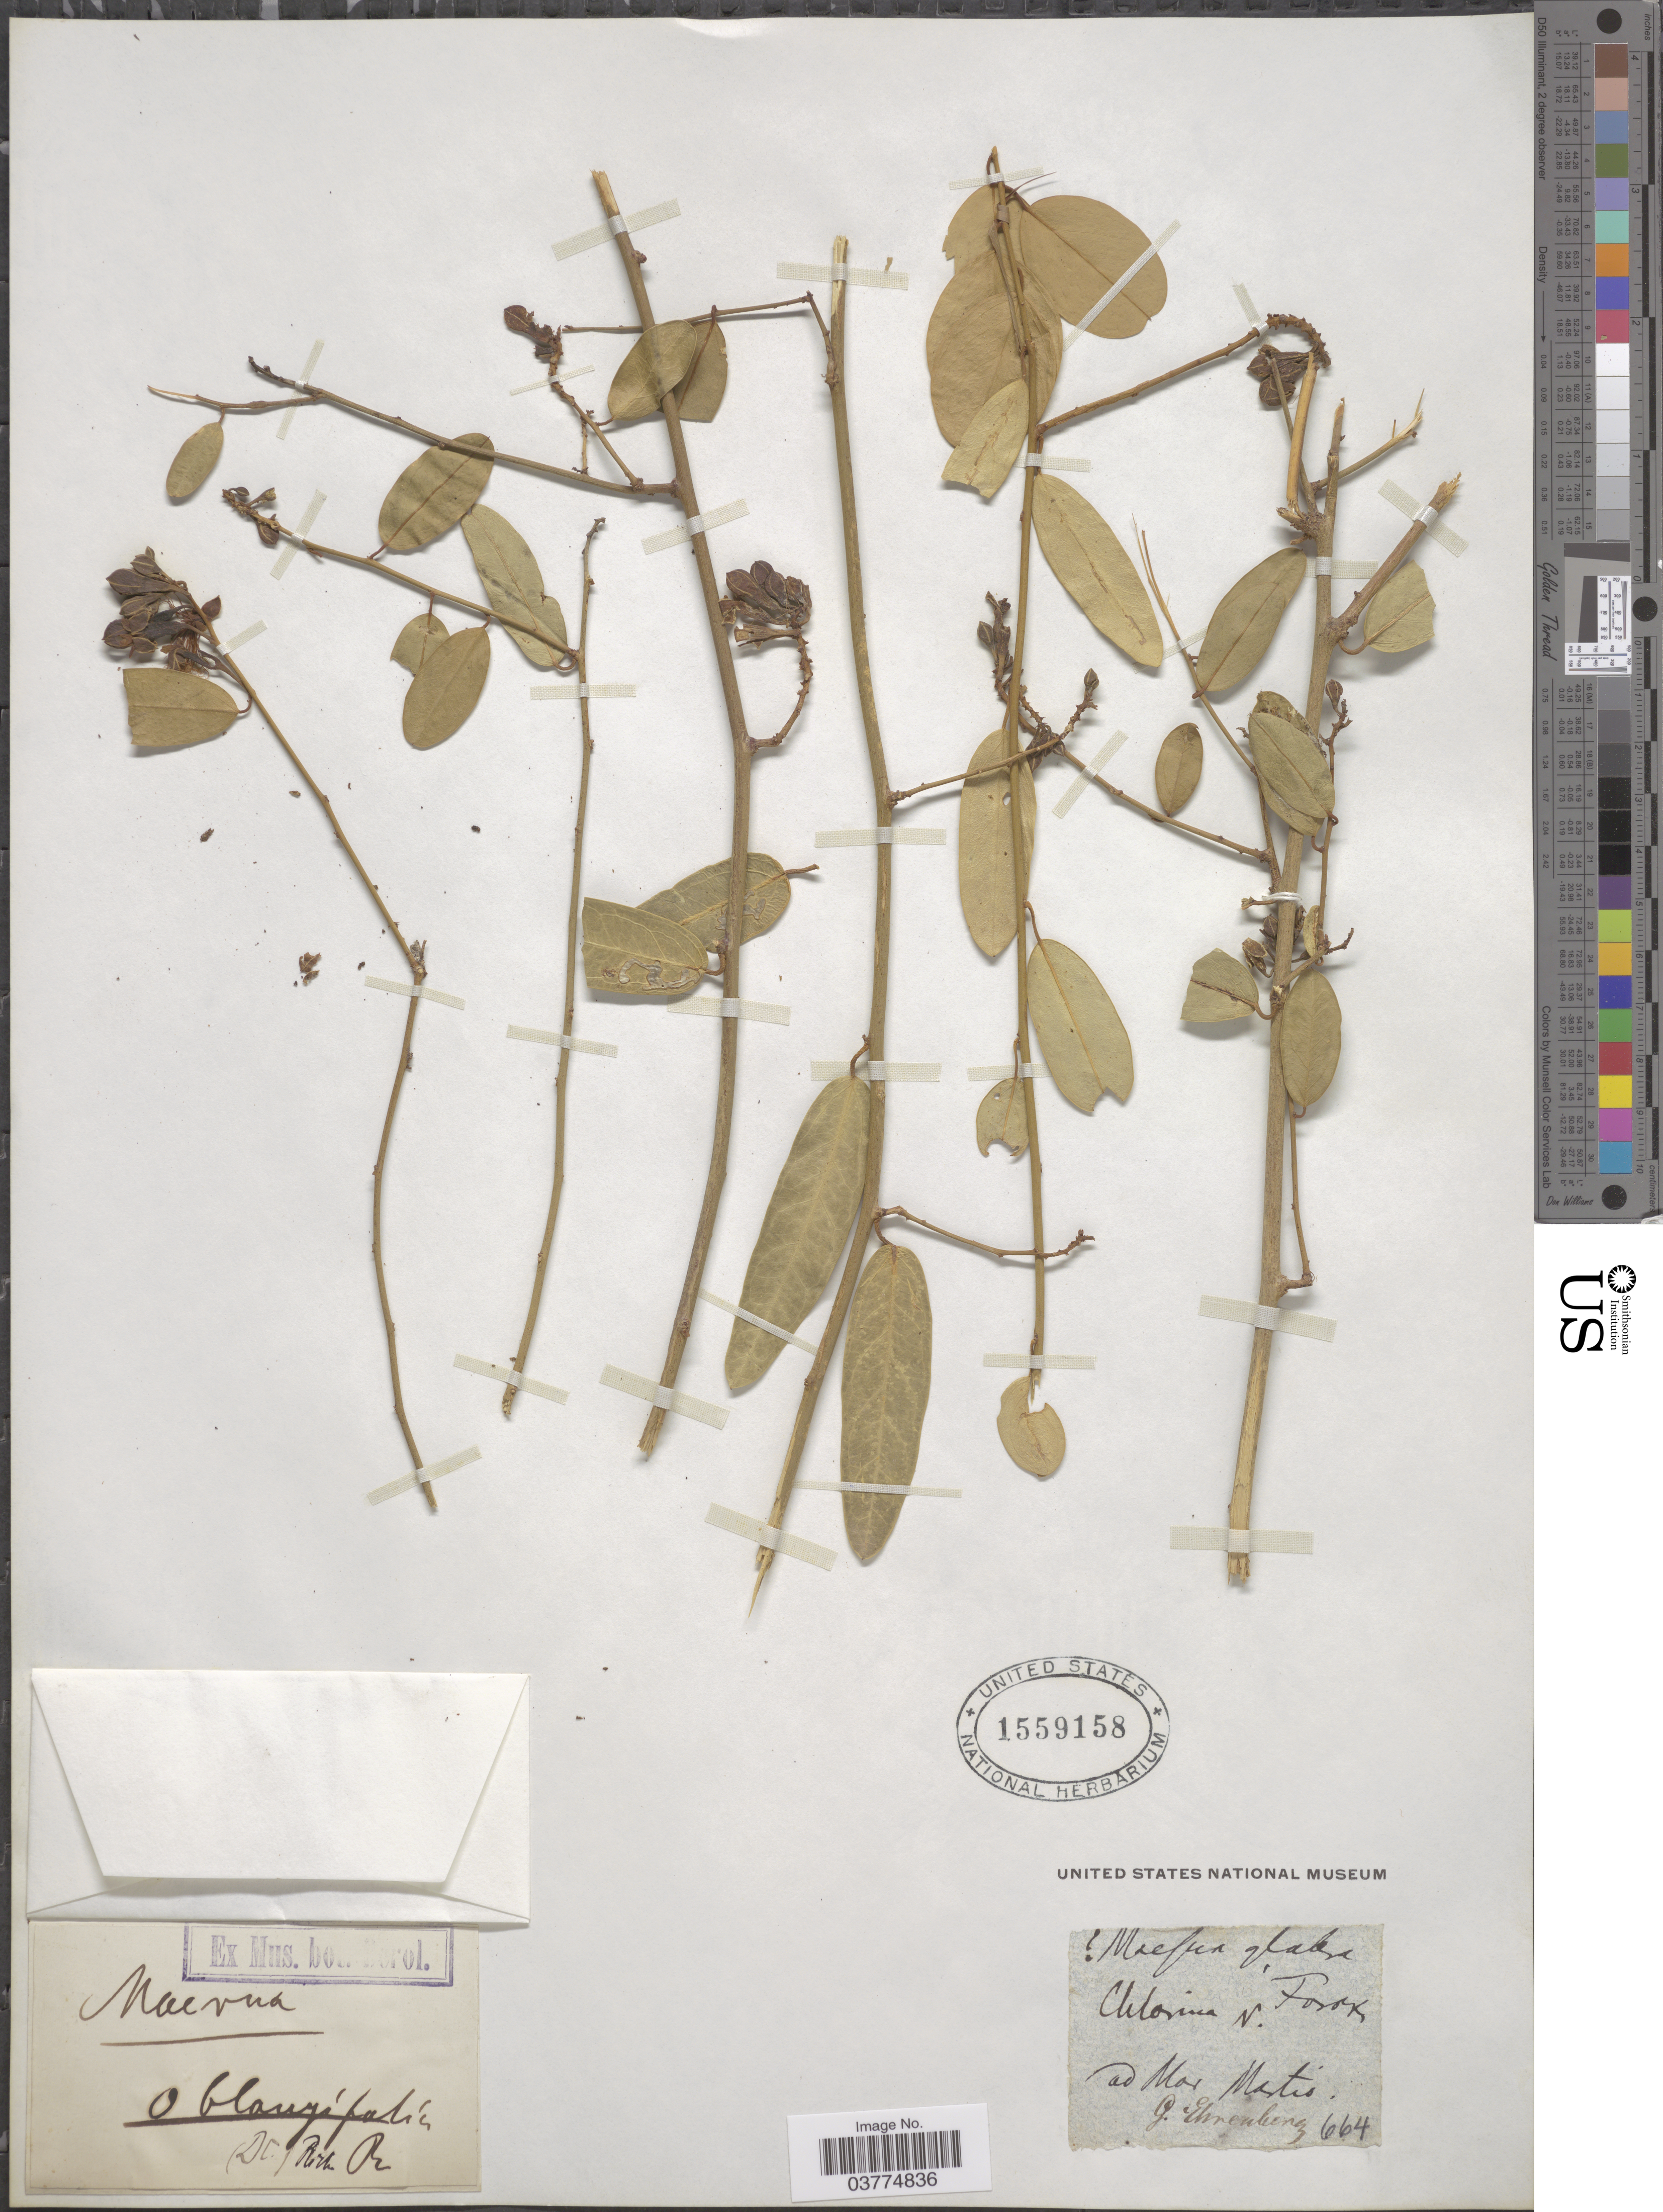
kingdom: Plantae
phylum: Tracheophyta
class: Magnoliopsida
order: Brassicales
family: Capparaceae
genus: Maerua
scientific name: Maerua oblongifolia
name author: (Forssk.) A. Rich.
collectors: G. Ehrenberg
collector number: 664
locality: Ad Mar Martis. [interpreted]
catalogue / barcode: US 1559158